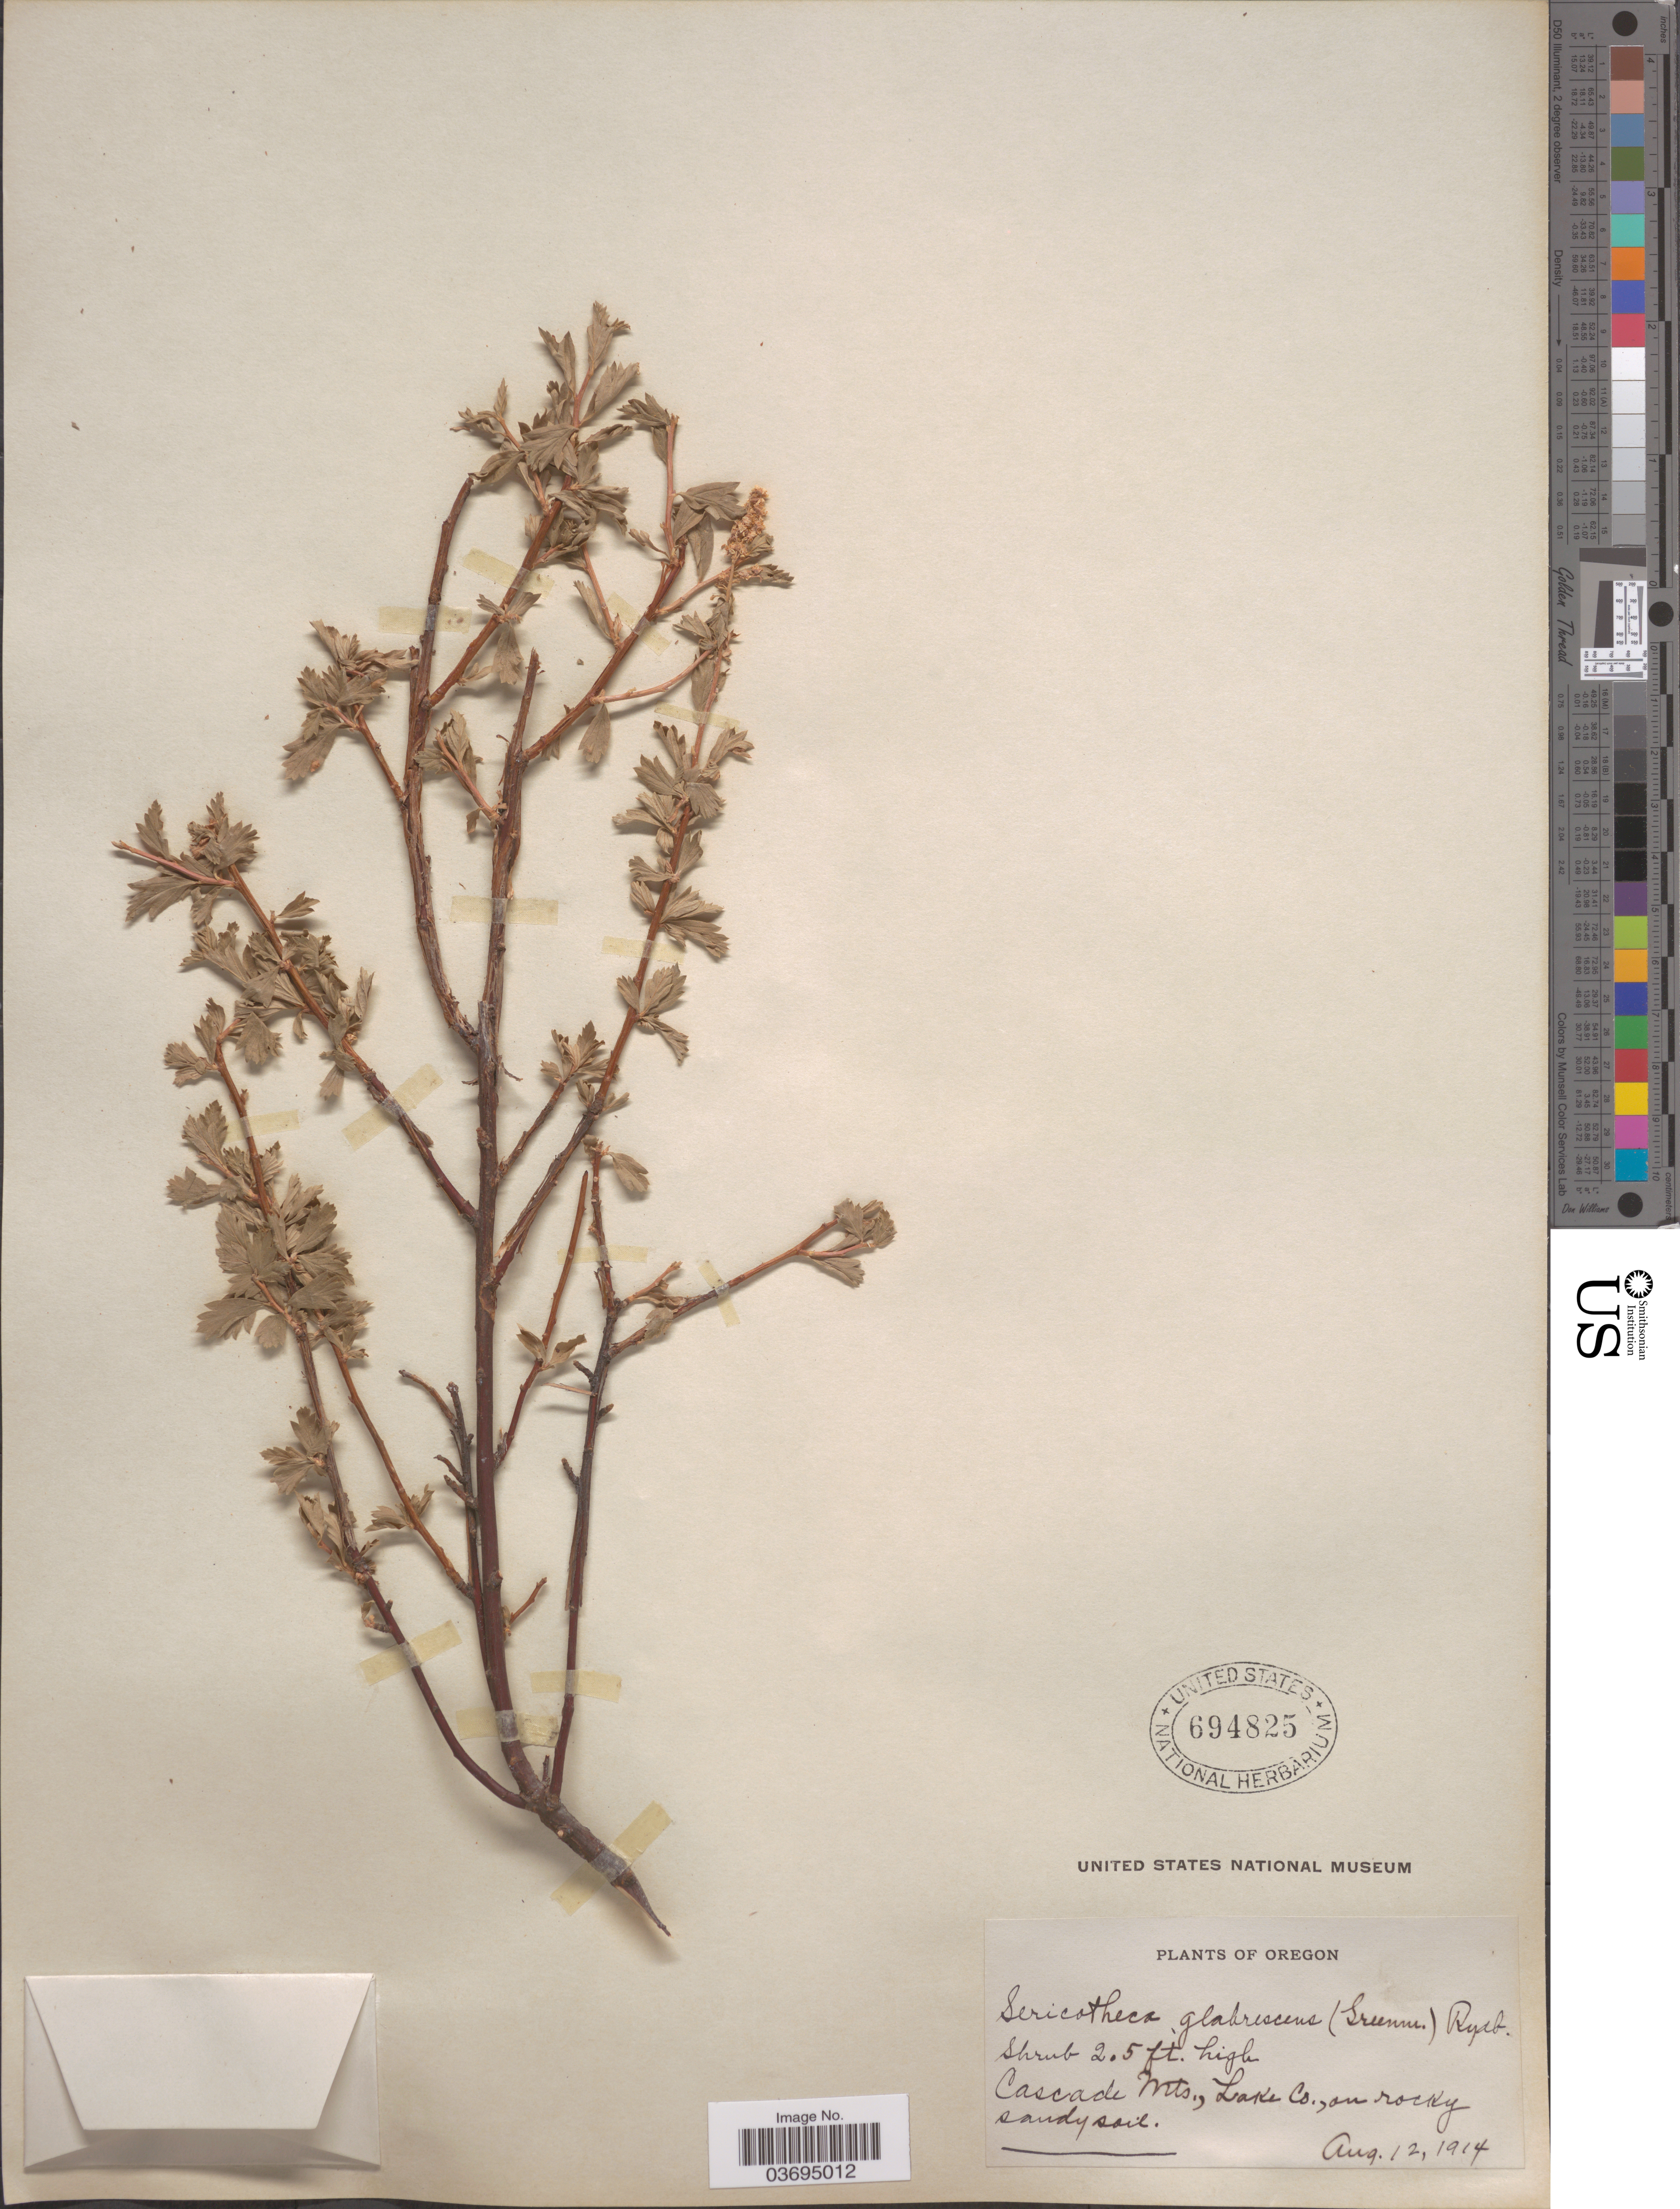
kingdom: Plantae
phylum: Tracheophyta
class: Magnoliopsida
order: Rosales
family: Rosaceae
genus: Holodiscus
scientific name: Holodiscus discolor var. glabrescens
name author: (Greenm.) Jeps.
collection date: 1914-08-12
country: United States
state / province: Oregon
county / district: Lake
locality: Cascade Mts., Lake Co.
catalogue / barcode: US 694825